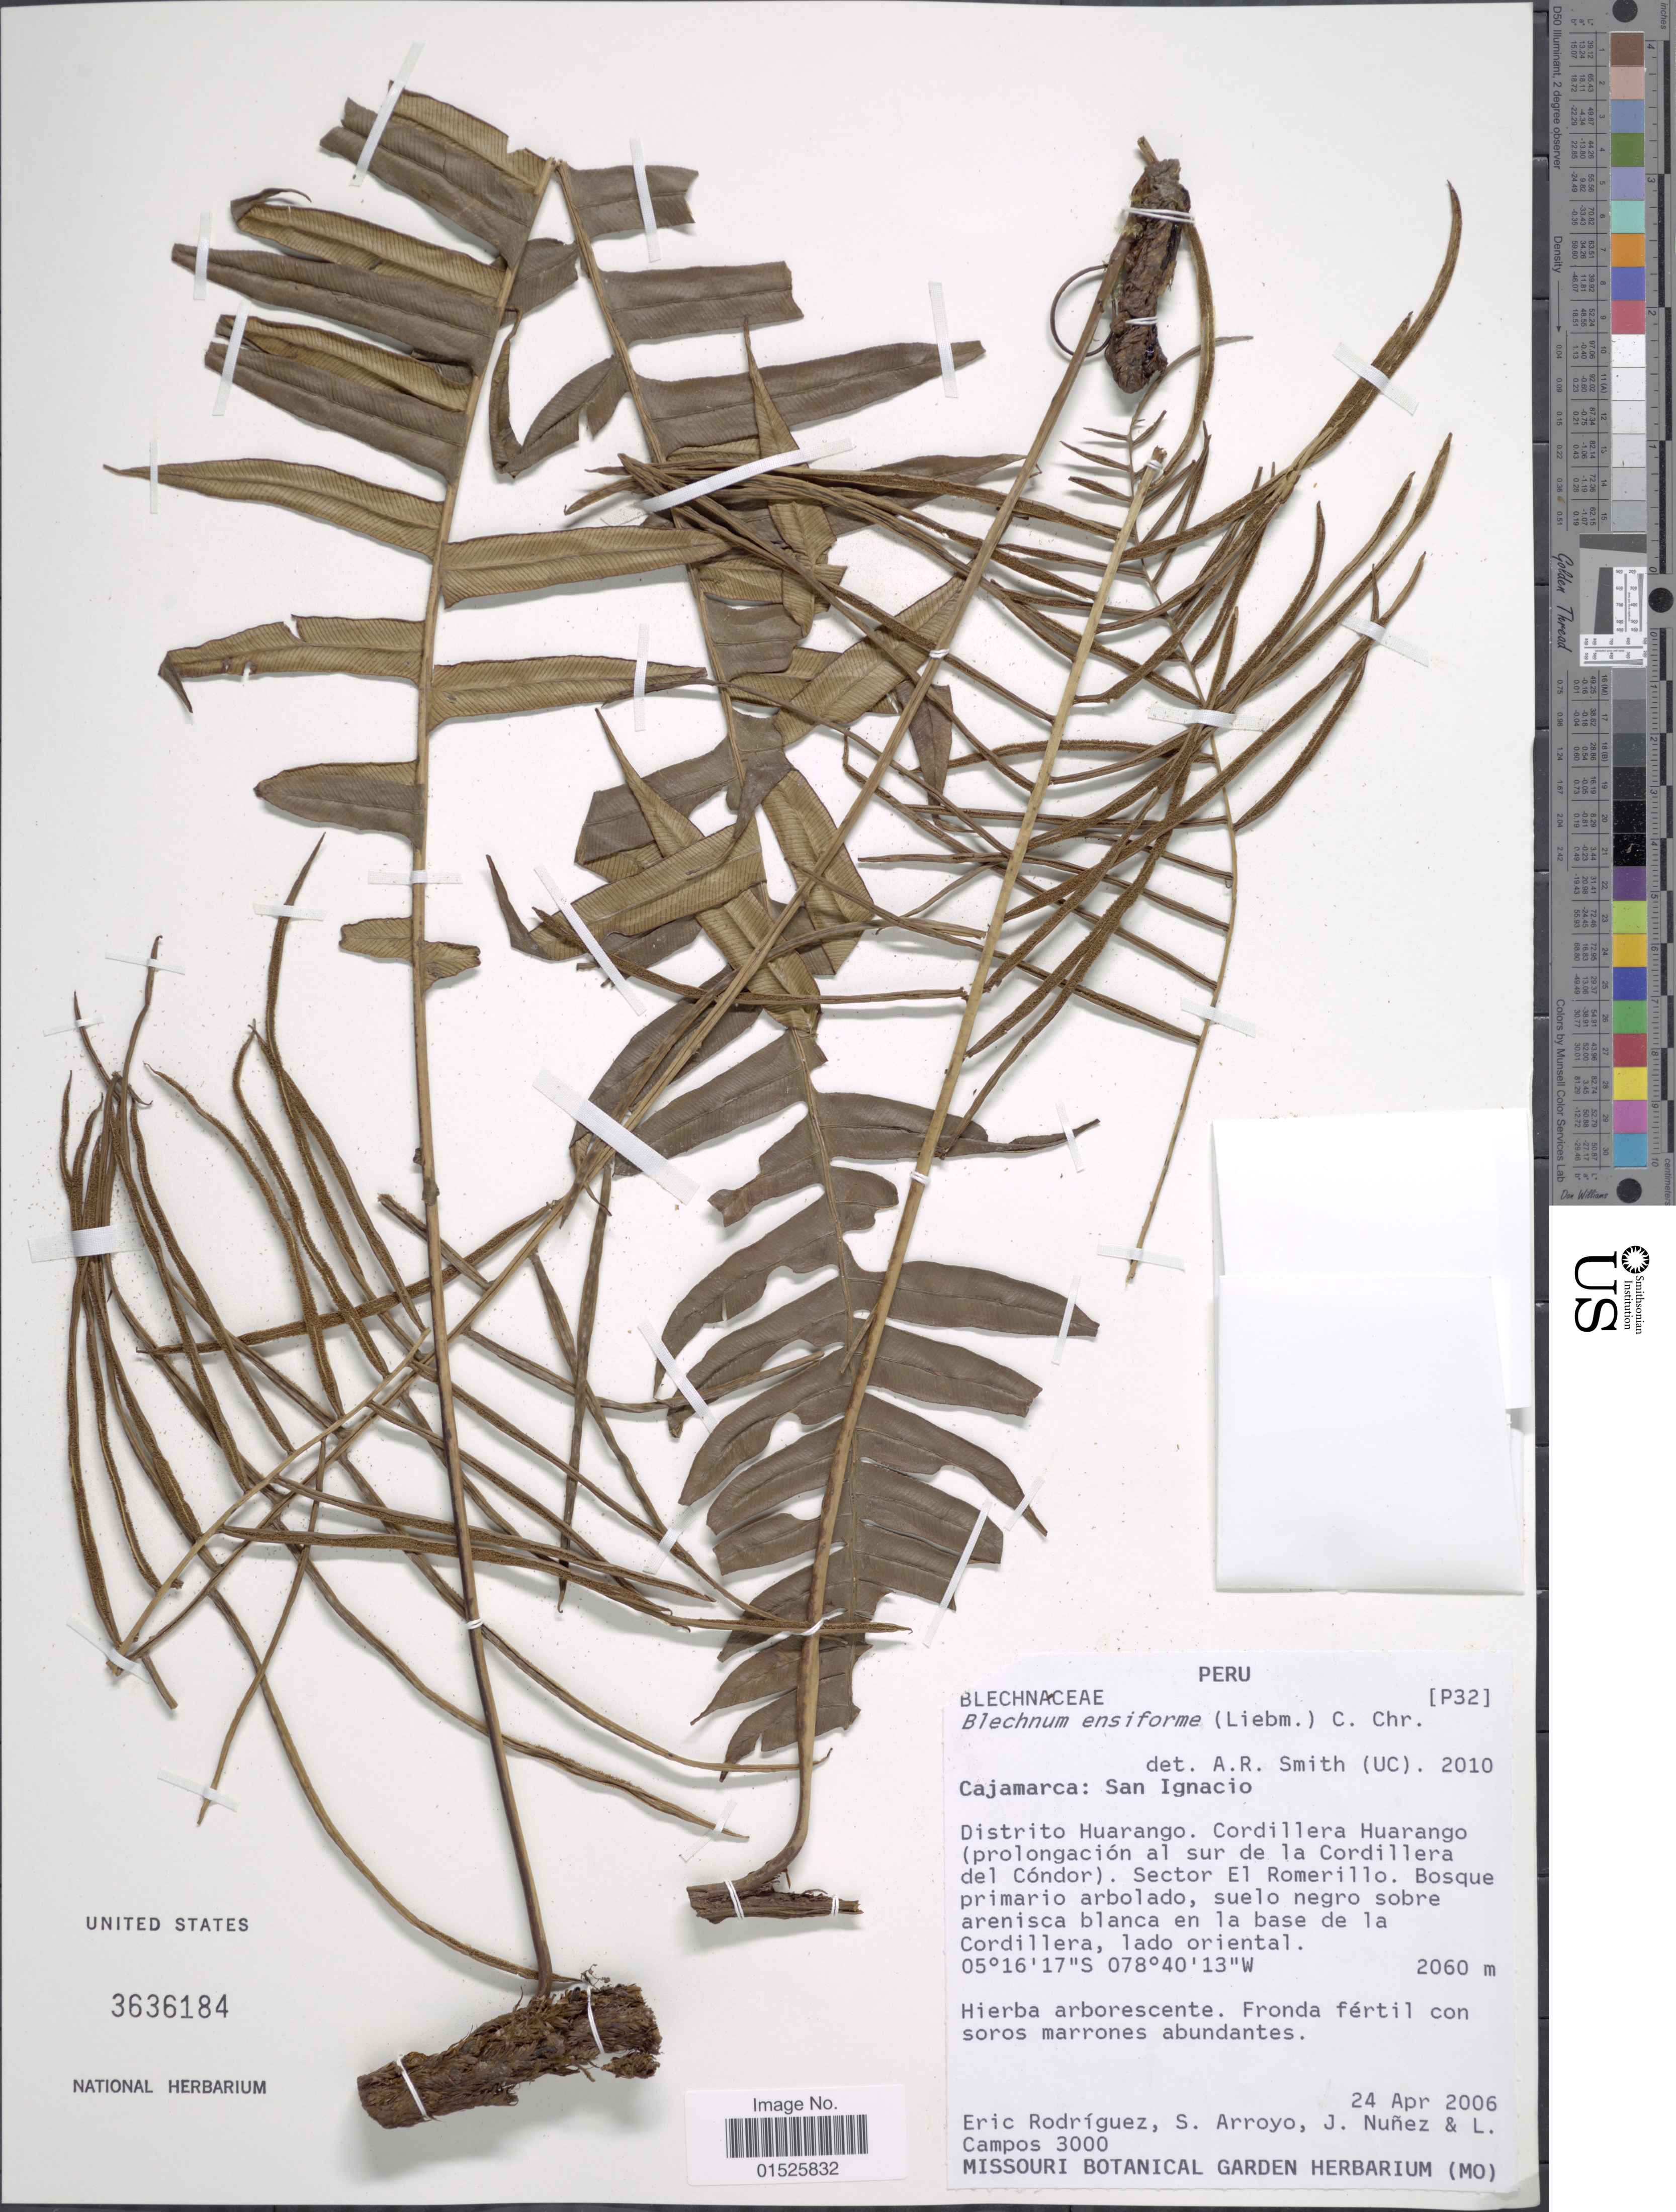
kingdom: Plantae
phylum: Tracheophyta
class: Polypodiopsida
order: Polypodiales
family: Blechnaceae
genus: Blechnum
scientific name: Blechnum ensiforme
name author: (Liebm.) C. Chr.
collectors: E. Rodriguez, Arroyo, S., J. Nunez & L. Campos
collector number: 3000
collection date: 2006-04-24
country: Peru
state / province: Cajamarca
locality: San Ignacio. Distrito Huarango. Cordillera Huarango (prolongación al sur de la Cordillera del Córdor). Sector El Romerillo). Bosque primario arbolado, suelo negro sobre arenisca blanca en la base de la Cordillera, lado oriental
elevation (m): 2060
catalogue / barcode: US 3636184